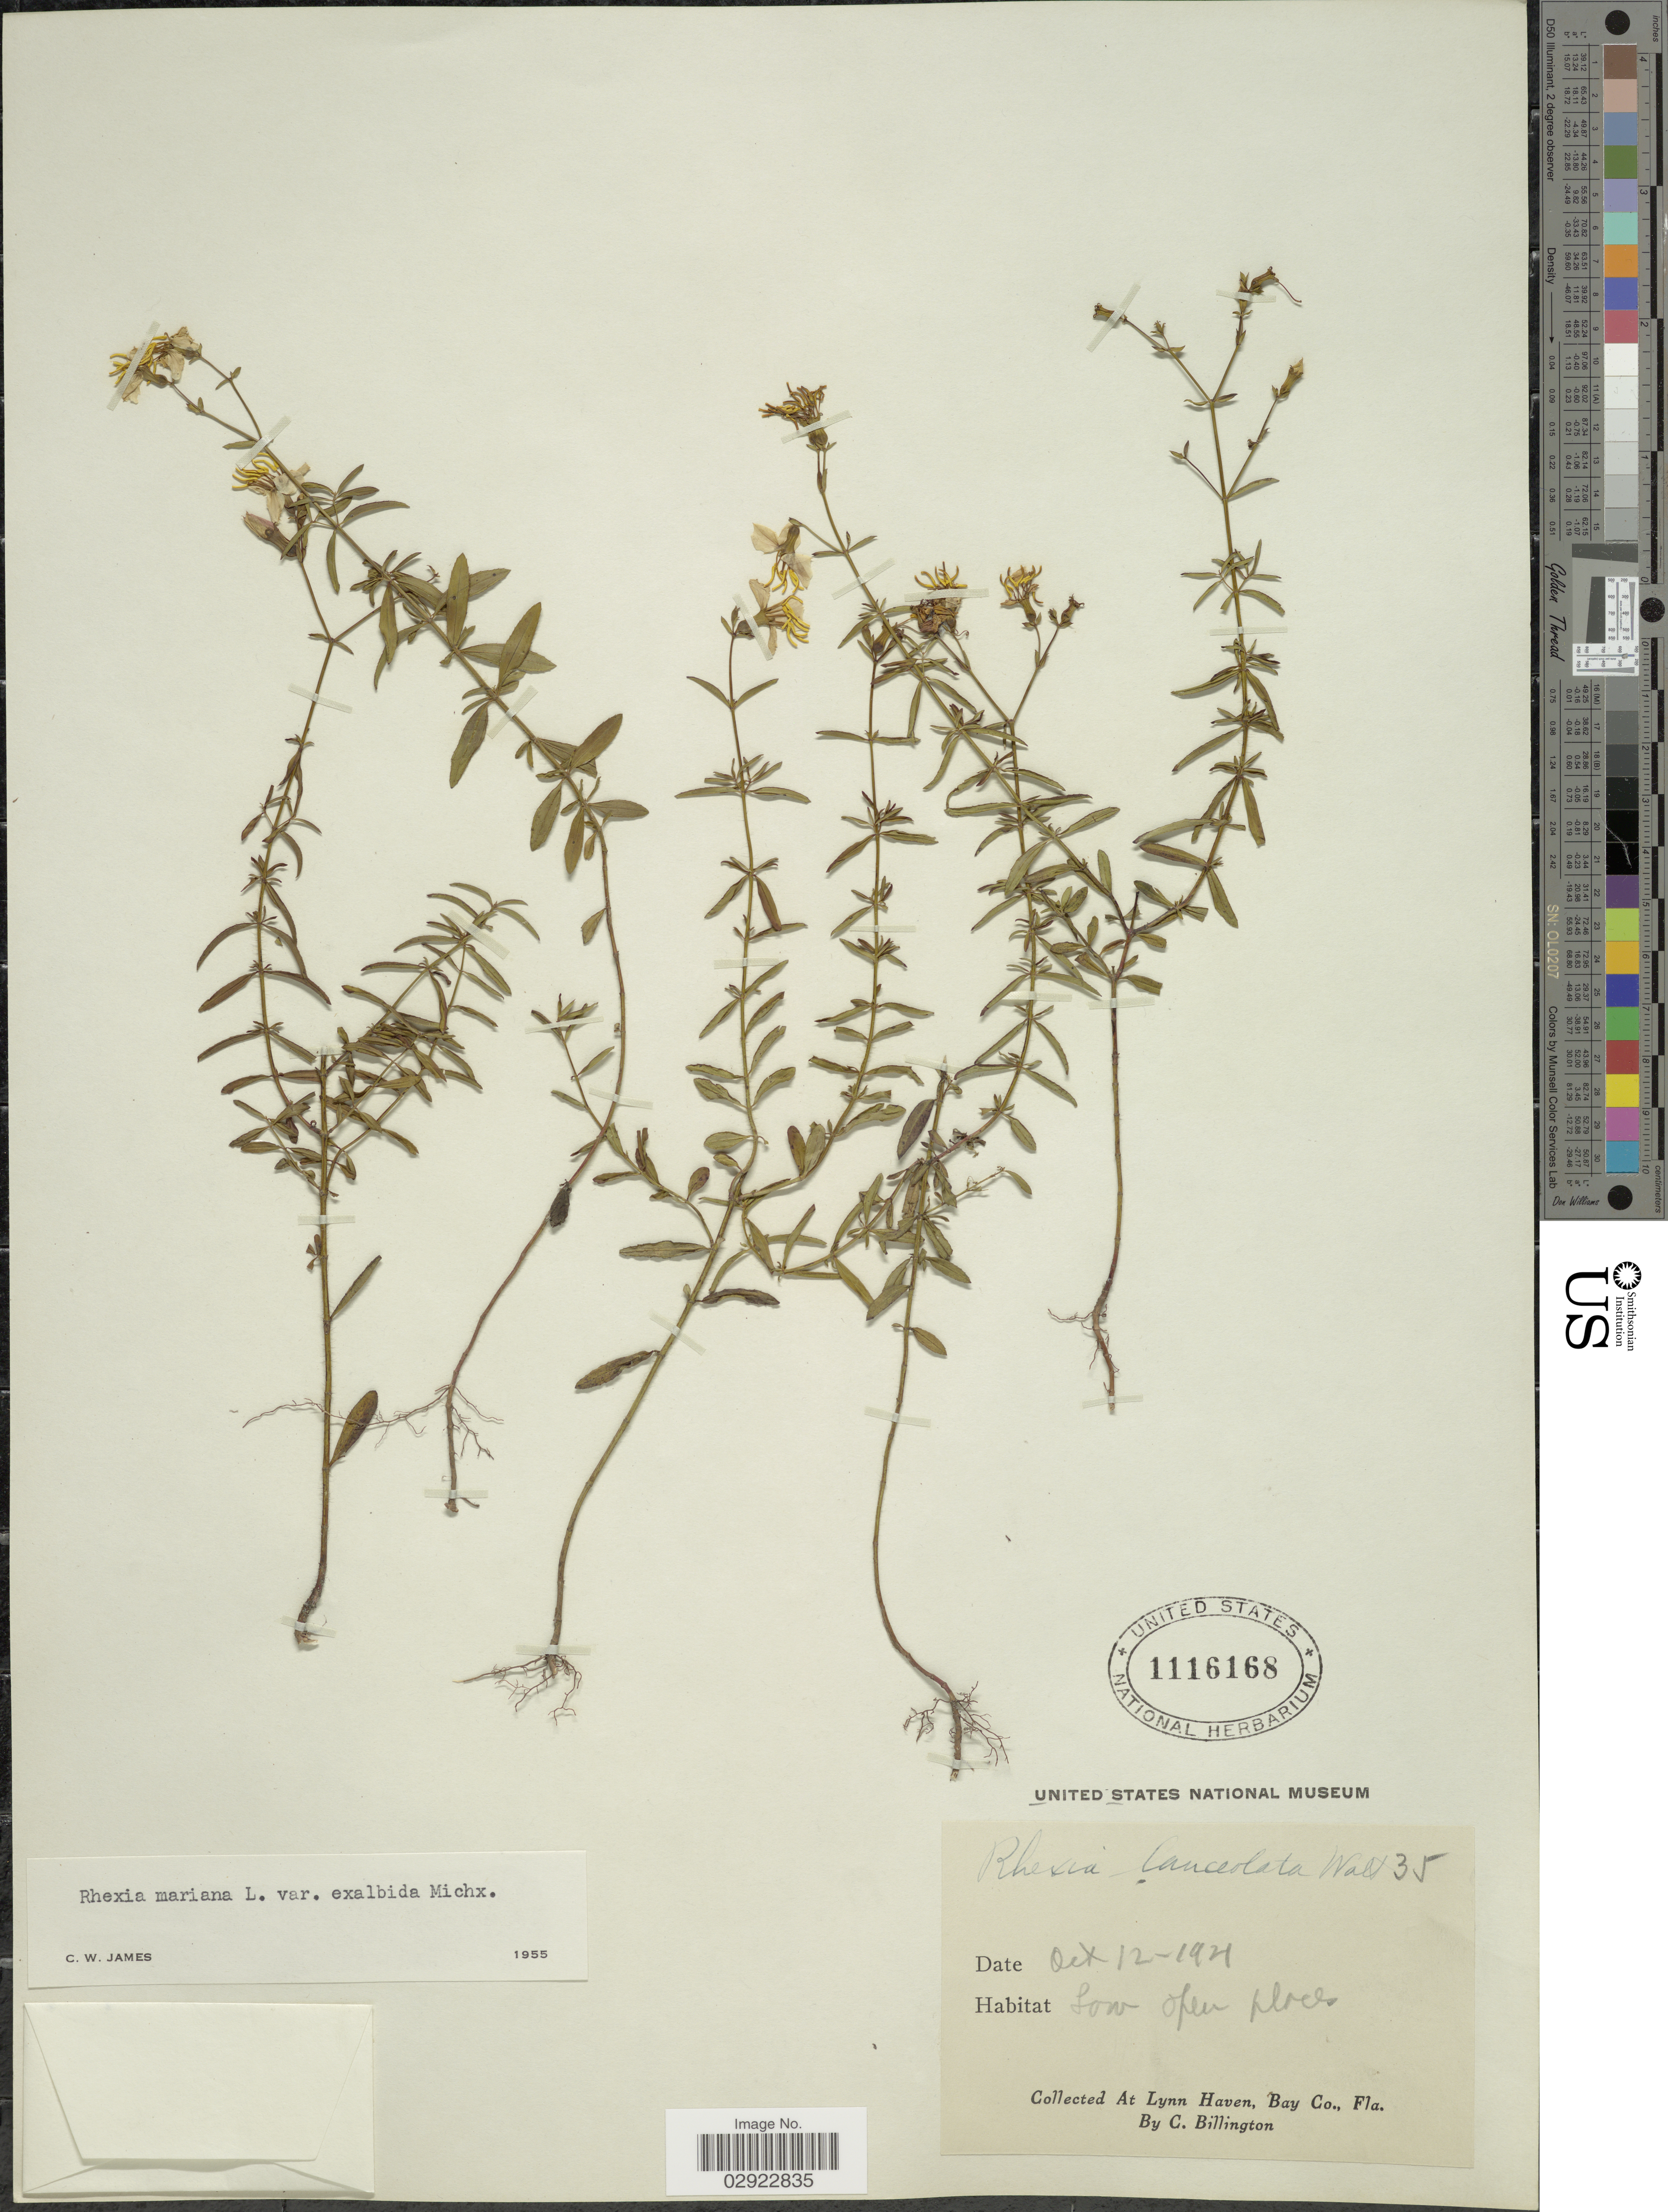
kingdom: Plantae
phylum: Tracheophyta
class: Magnoliopsida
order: Myrtales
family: Melastomataceae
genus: Rhexia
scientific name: Rhexia mariana var. exalbida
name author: Michx.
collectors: C. Billington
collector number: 35?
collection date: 1921-10-12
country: United States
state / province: Florida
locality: Collected At Lynn Haven, Bay Co.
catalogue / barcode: US 1116168